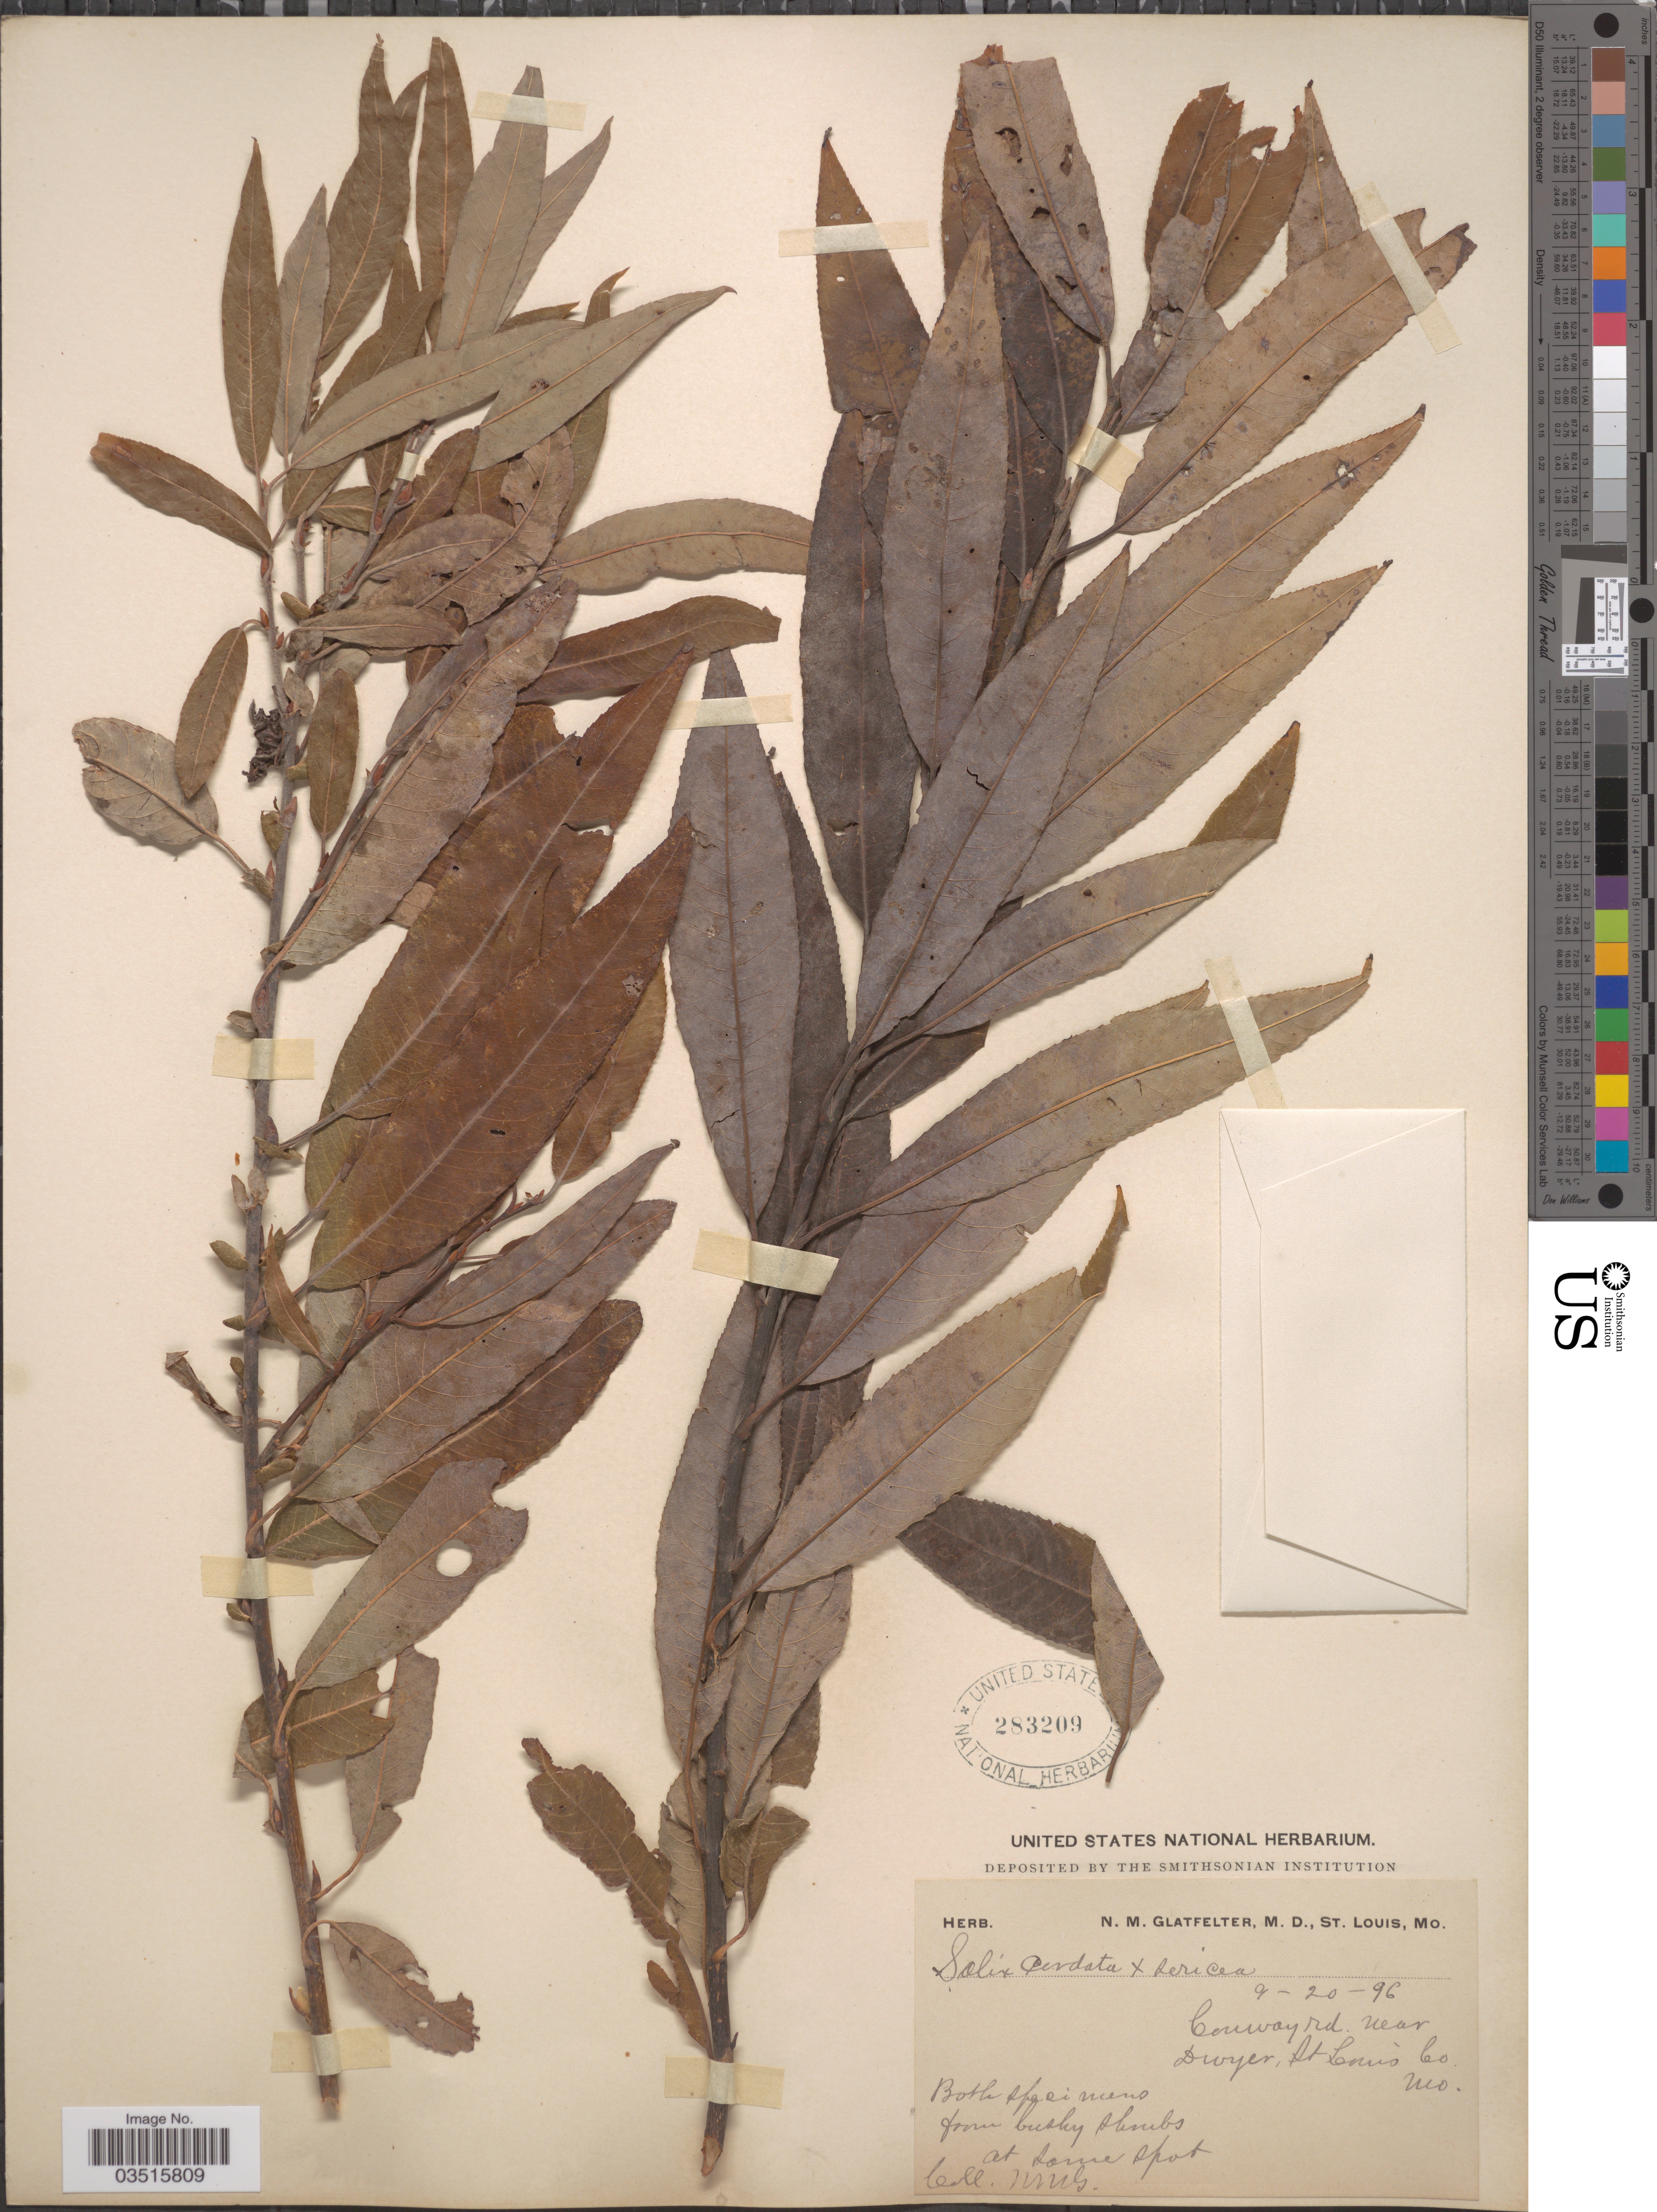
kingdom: Plantae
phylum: Tracheophyta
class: Magnoliopsida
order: Malpighiales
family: Salicaceae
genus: Salix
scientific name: Salix missouriensis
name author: Bebb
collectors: N. M. Glatfelter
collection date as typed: Transcribed d/m/y: 20/9/96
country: United States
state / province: Missouri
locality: Conway rd. near Dwyer, St. Louis Co.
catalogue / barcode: US 283209